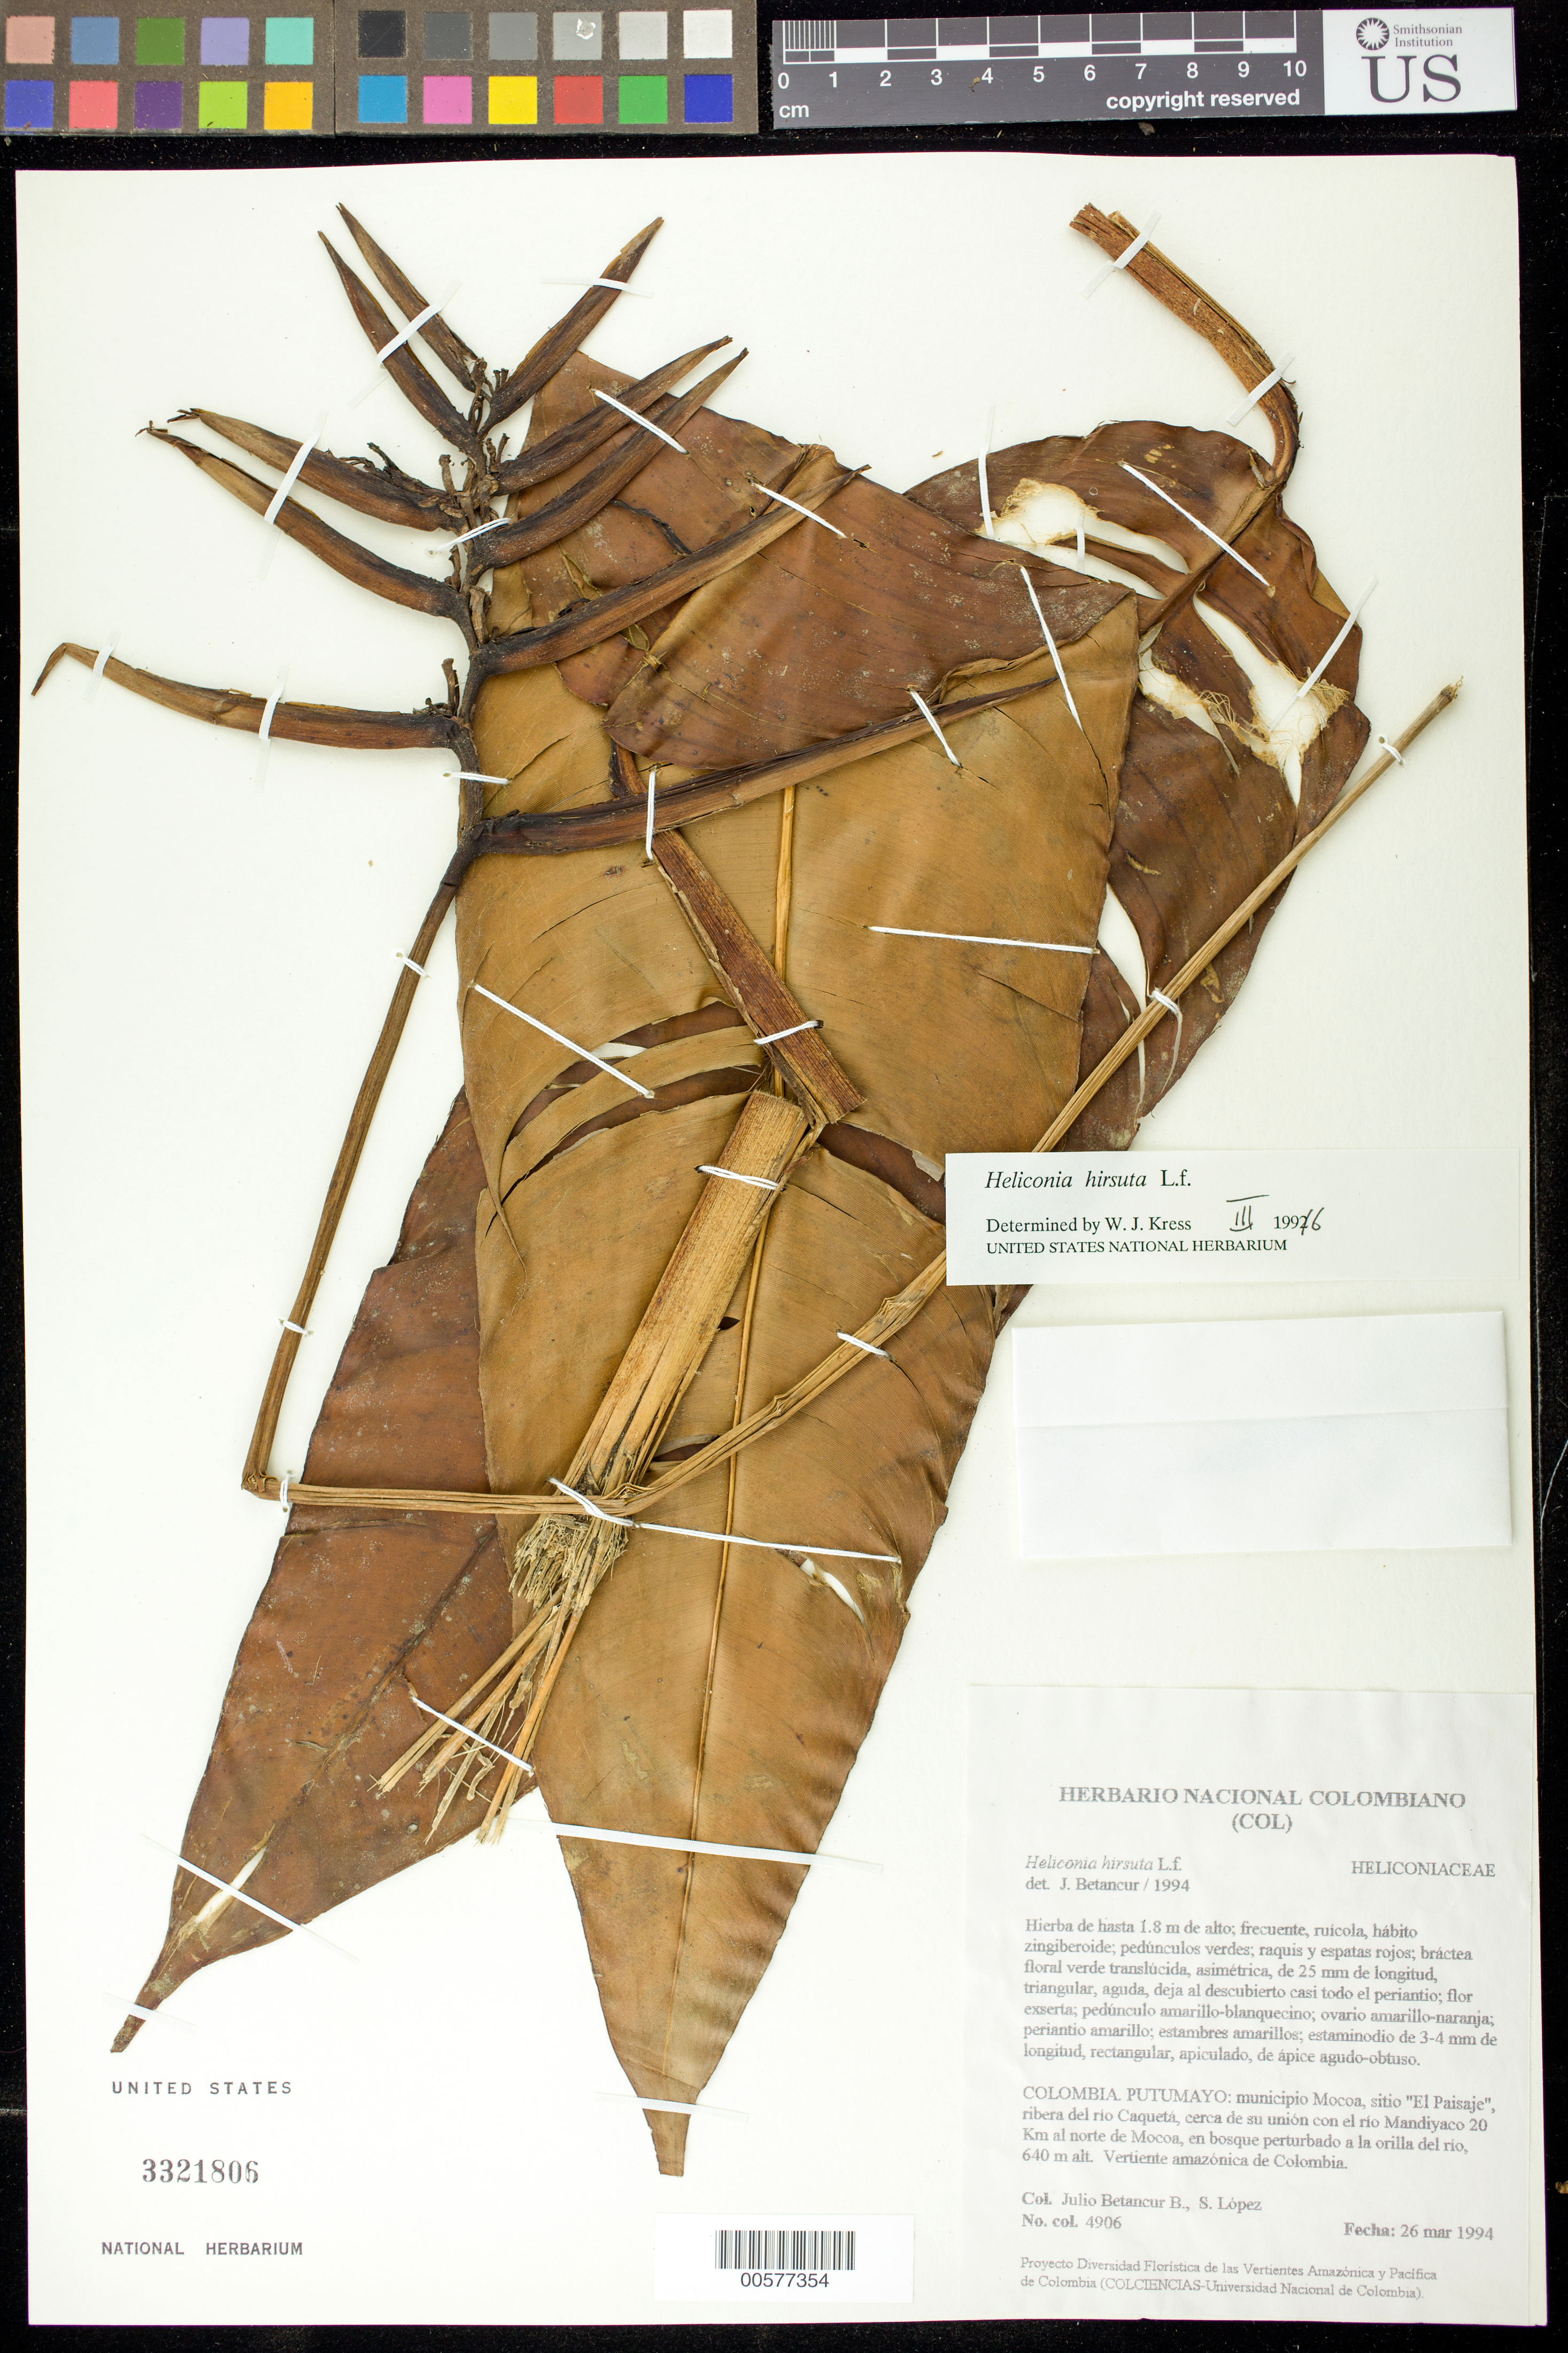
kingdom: Plantae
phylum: Tracheophyta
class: Liliopsida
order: Zingiberales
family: Heliconiaceae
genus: Heliconia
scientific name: Heliconia hirsuta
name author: L. f.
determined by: Betancur, J. C.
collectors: J. C. Betancur & S. Lopez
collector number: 4906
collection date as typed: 26 Mar 1994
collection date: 1994-03-26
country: Colombia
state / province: Putumayo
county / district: Mocoa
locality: El Paisaje site on Rio Caqueta shore, disturbed forest along river, near the merge with Rio Mandiyaco, 20 Km N of Mocoa.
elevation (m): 640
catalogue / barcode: US 3321806